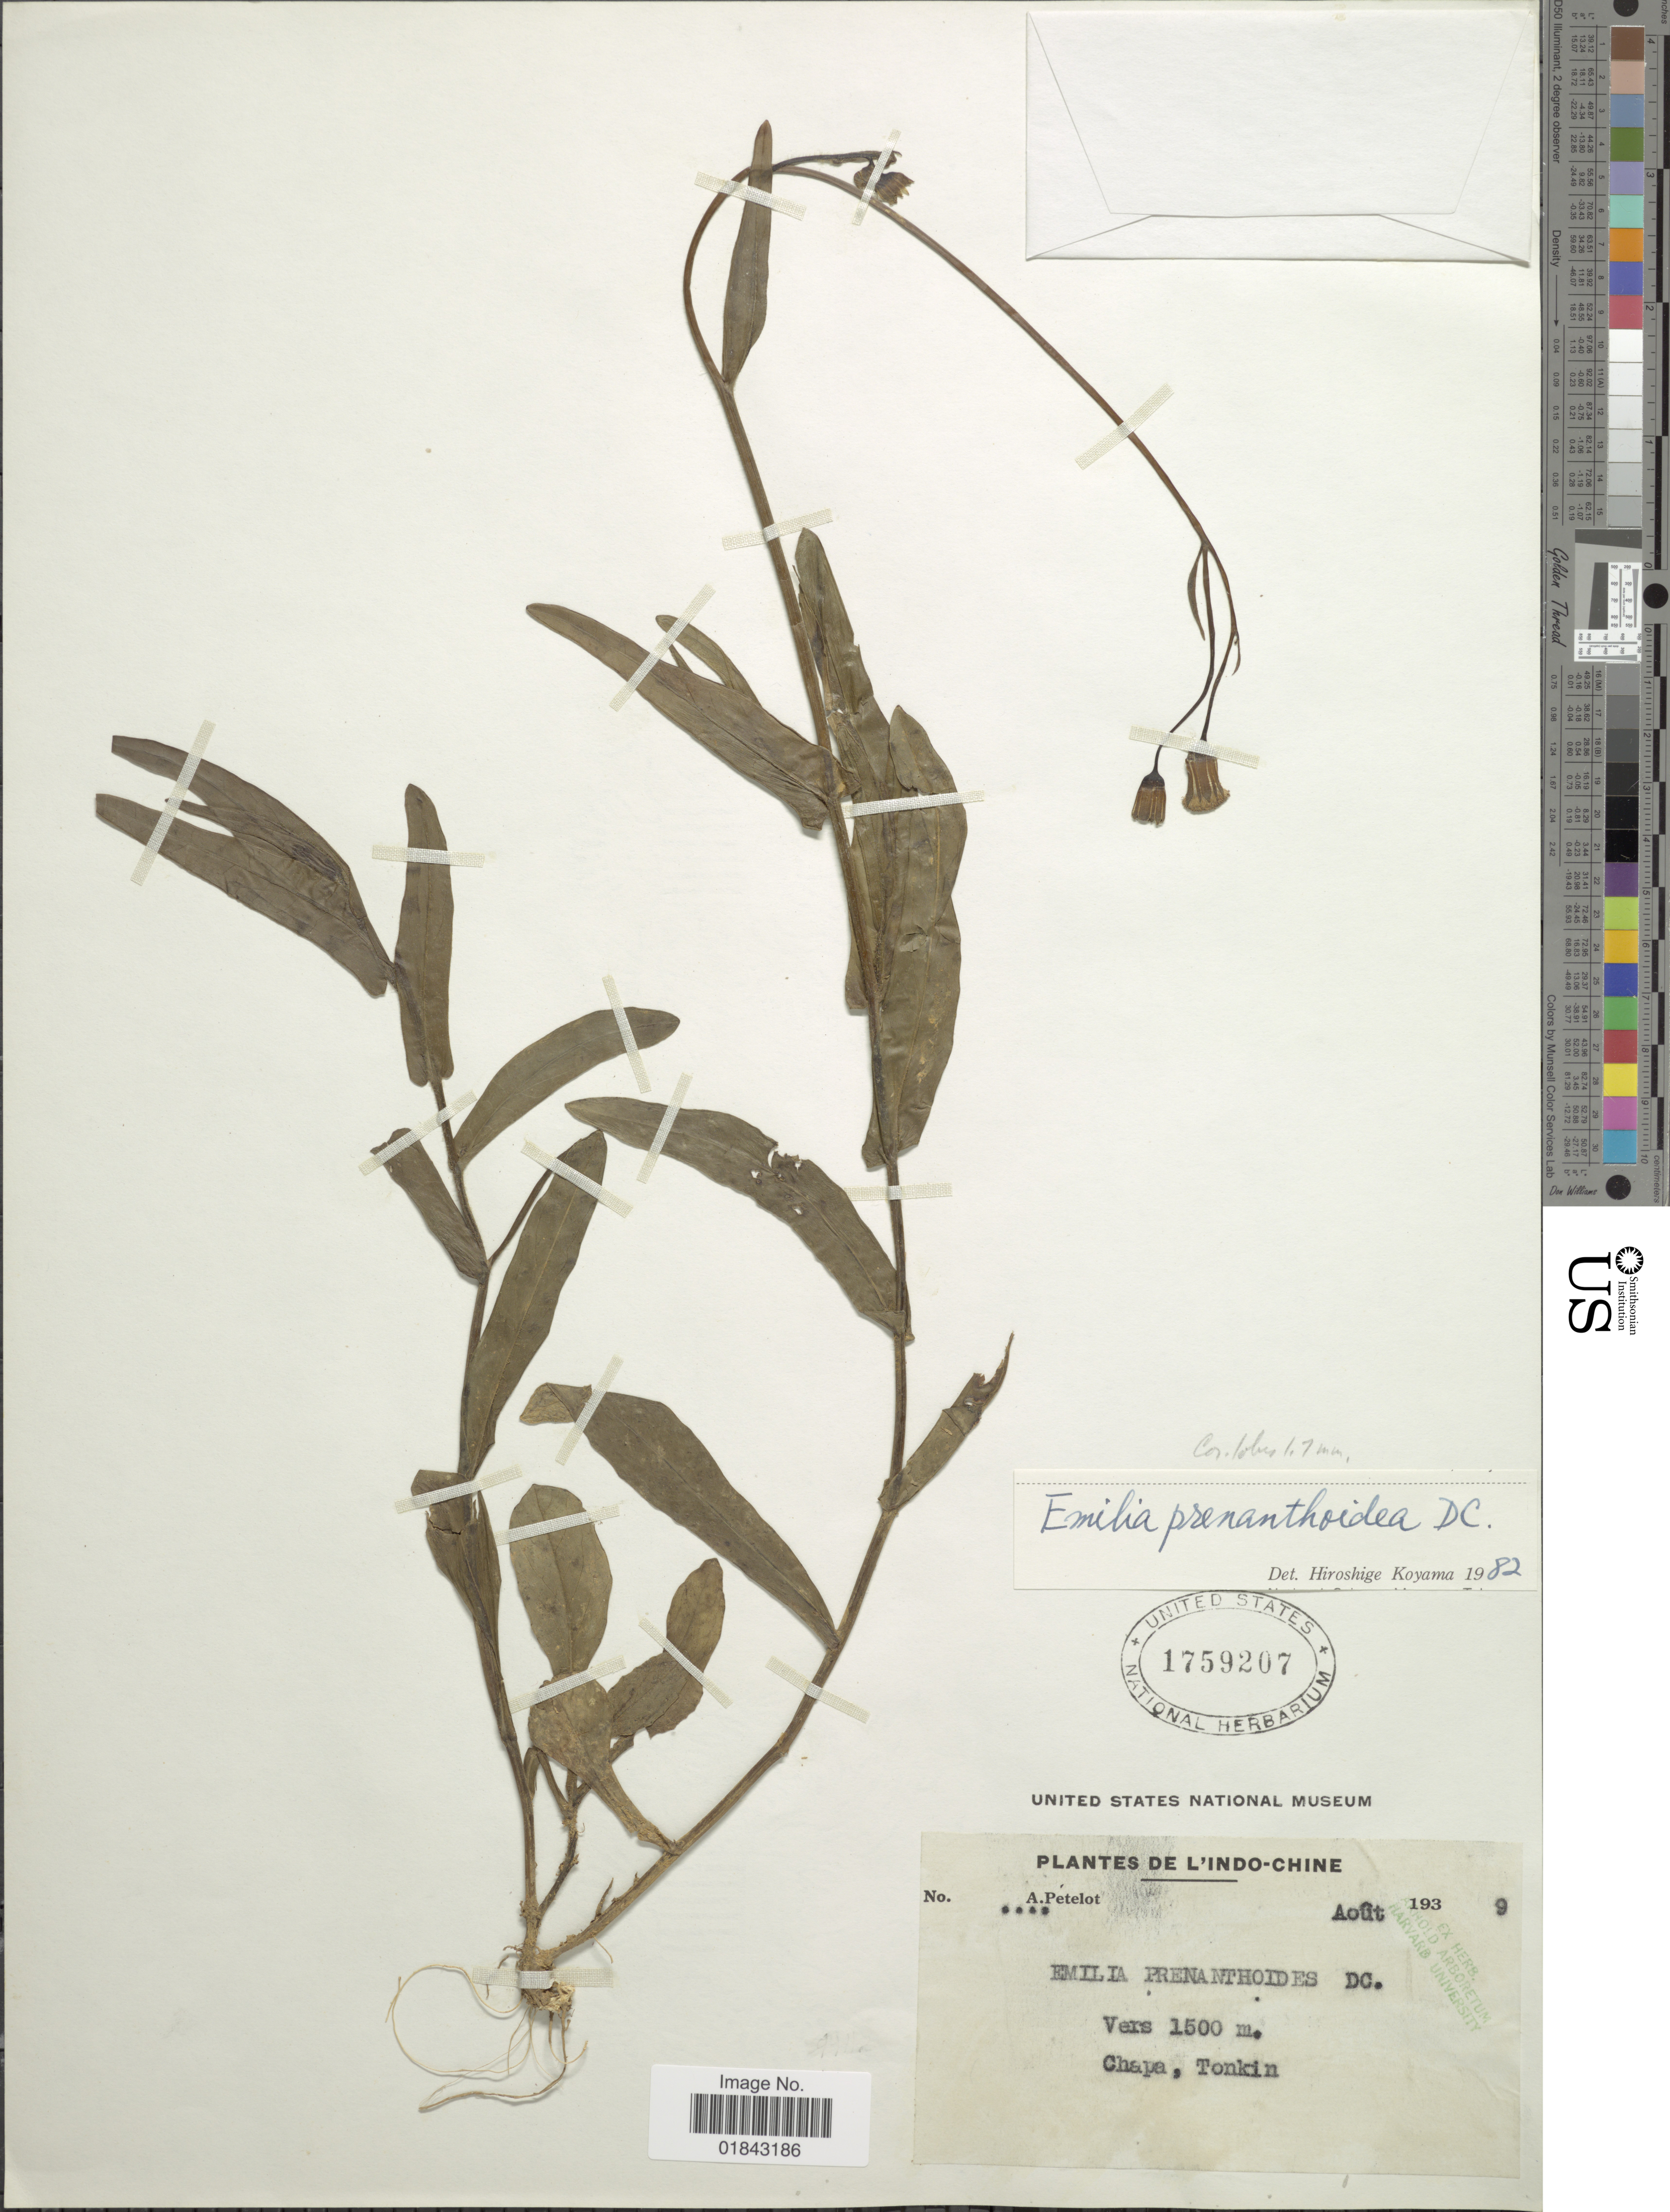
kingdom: Plantae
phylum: Tracheophyta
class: Magnoliopsida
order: Asterales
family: Asteraceae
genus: Emilia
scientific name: Emilia prenanthoidea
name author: DC.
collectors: A. Petelot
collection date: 1939-08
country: Vietnam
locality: L'indo-Chine, Vers, Chapa, Tonkin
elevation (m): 1500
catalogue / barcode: US 1759207